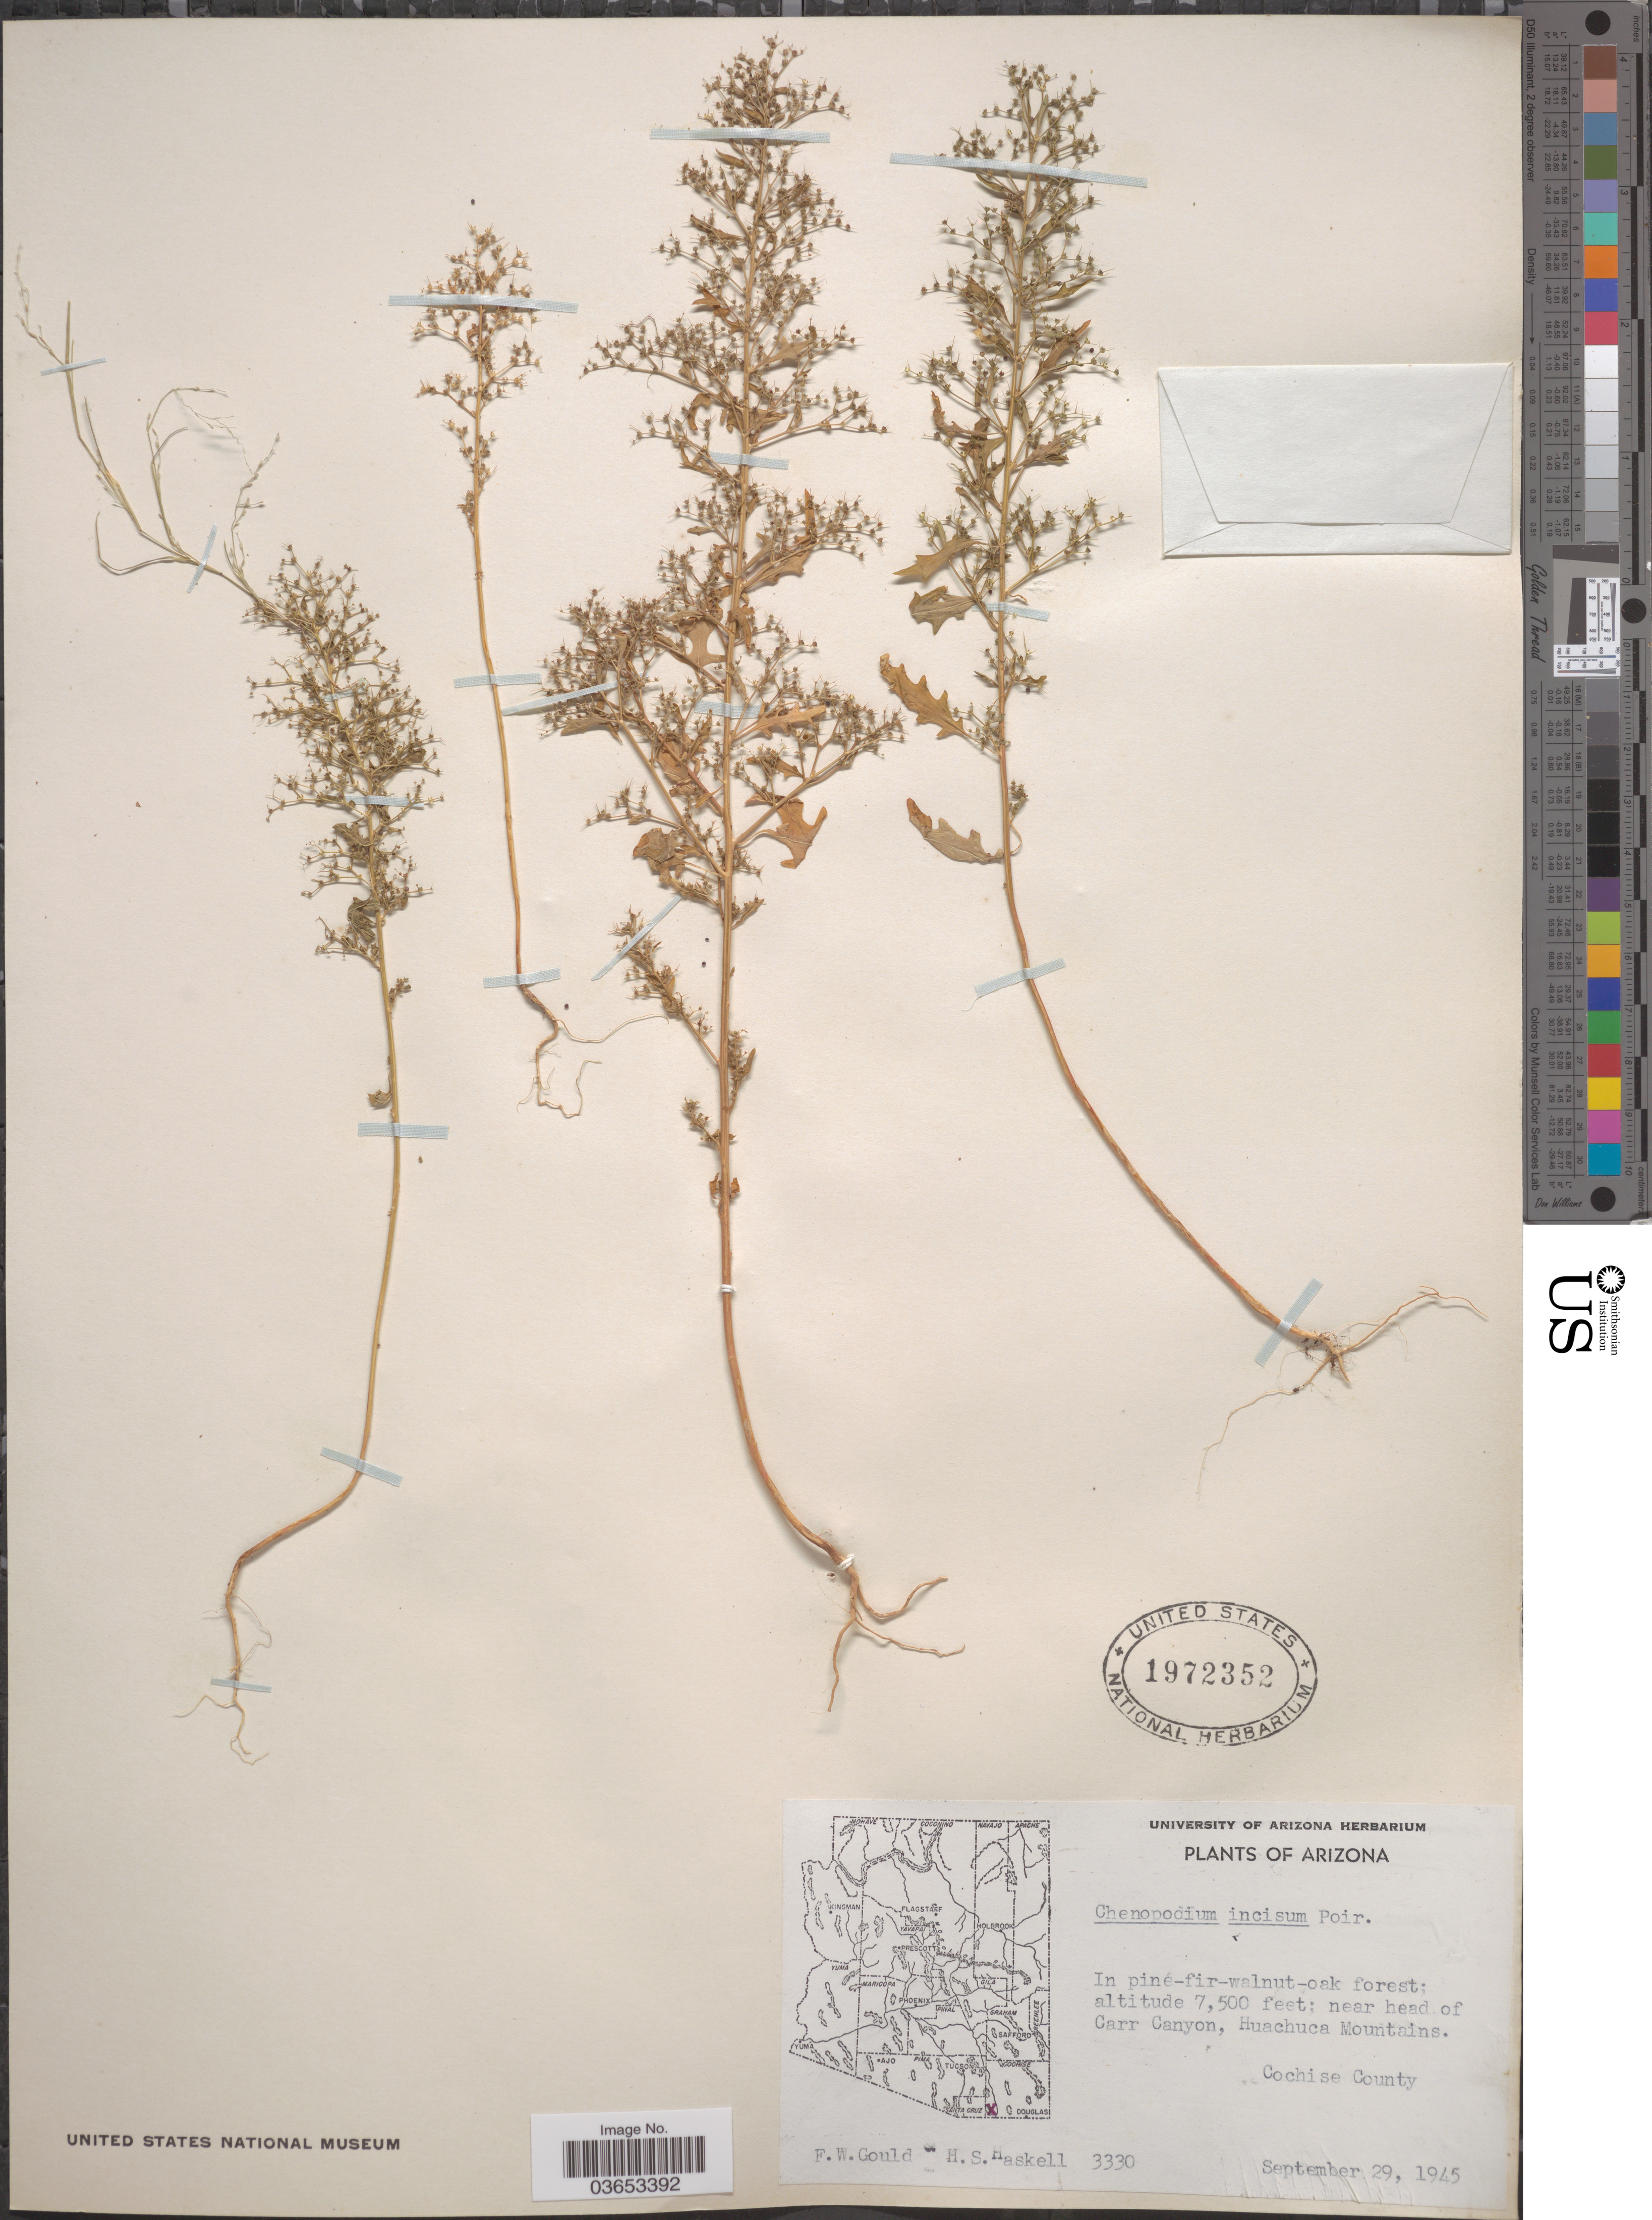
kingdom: Plantae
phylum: Tracheophyta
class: Magnoliopsida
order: Caryophyllales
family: Amaranthaceae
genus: Chenopodium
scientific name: Chenopodium incisum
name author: Poir.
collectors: F. W. Gould & H. Haskell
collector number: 3330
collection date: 1945-09-29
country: United States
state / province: Arizona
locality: Near head of Carr Canyon, Huachuca Mountains, Cochise County.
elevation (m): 2286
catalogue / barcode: US 1972352